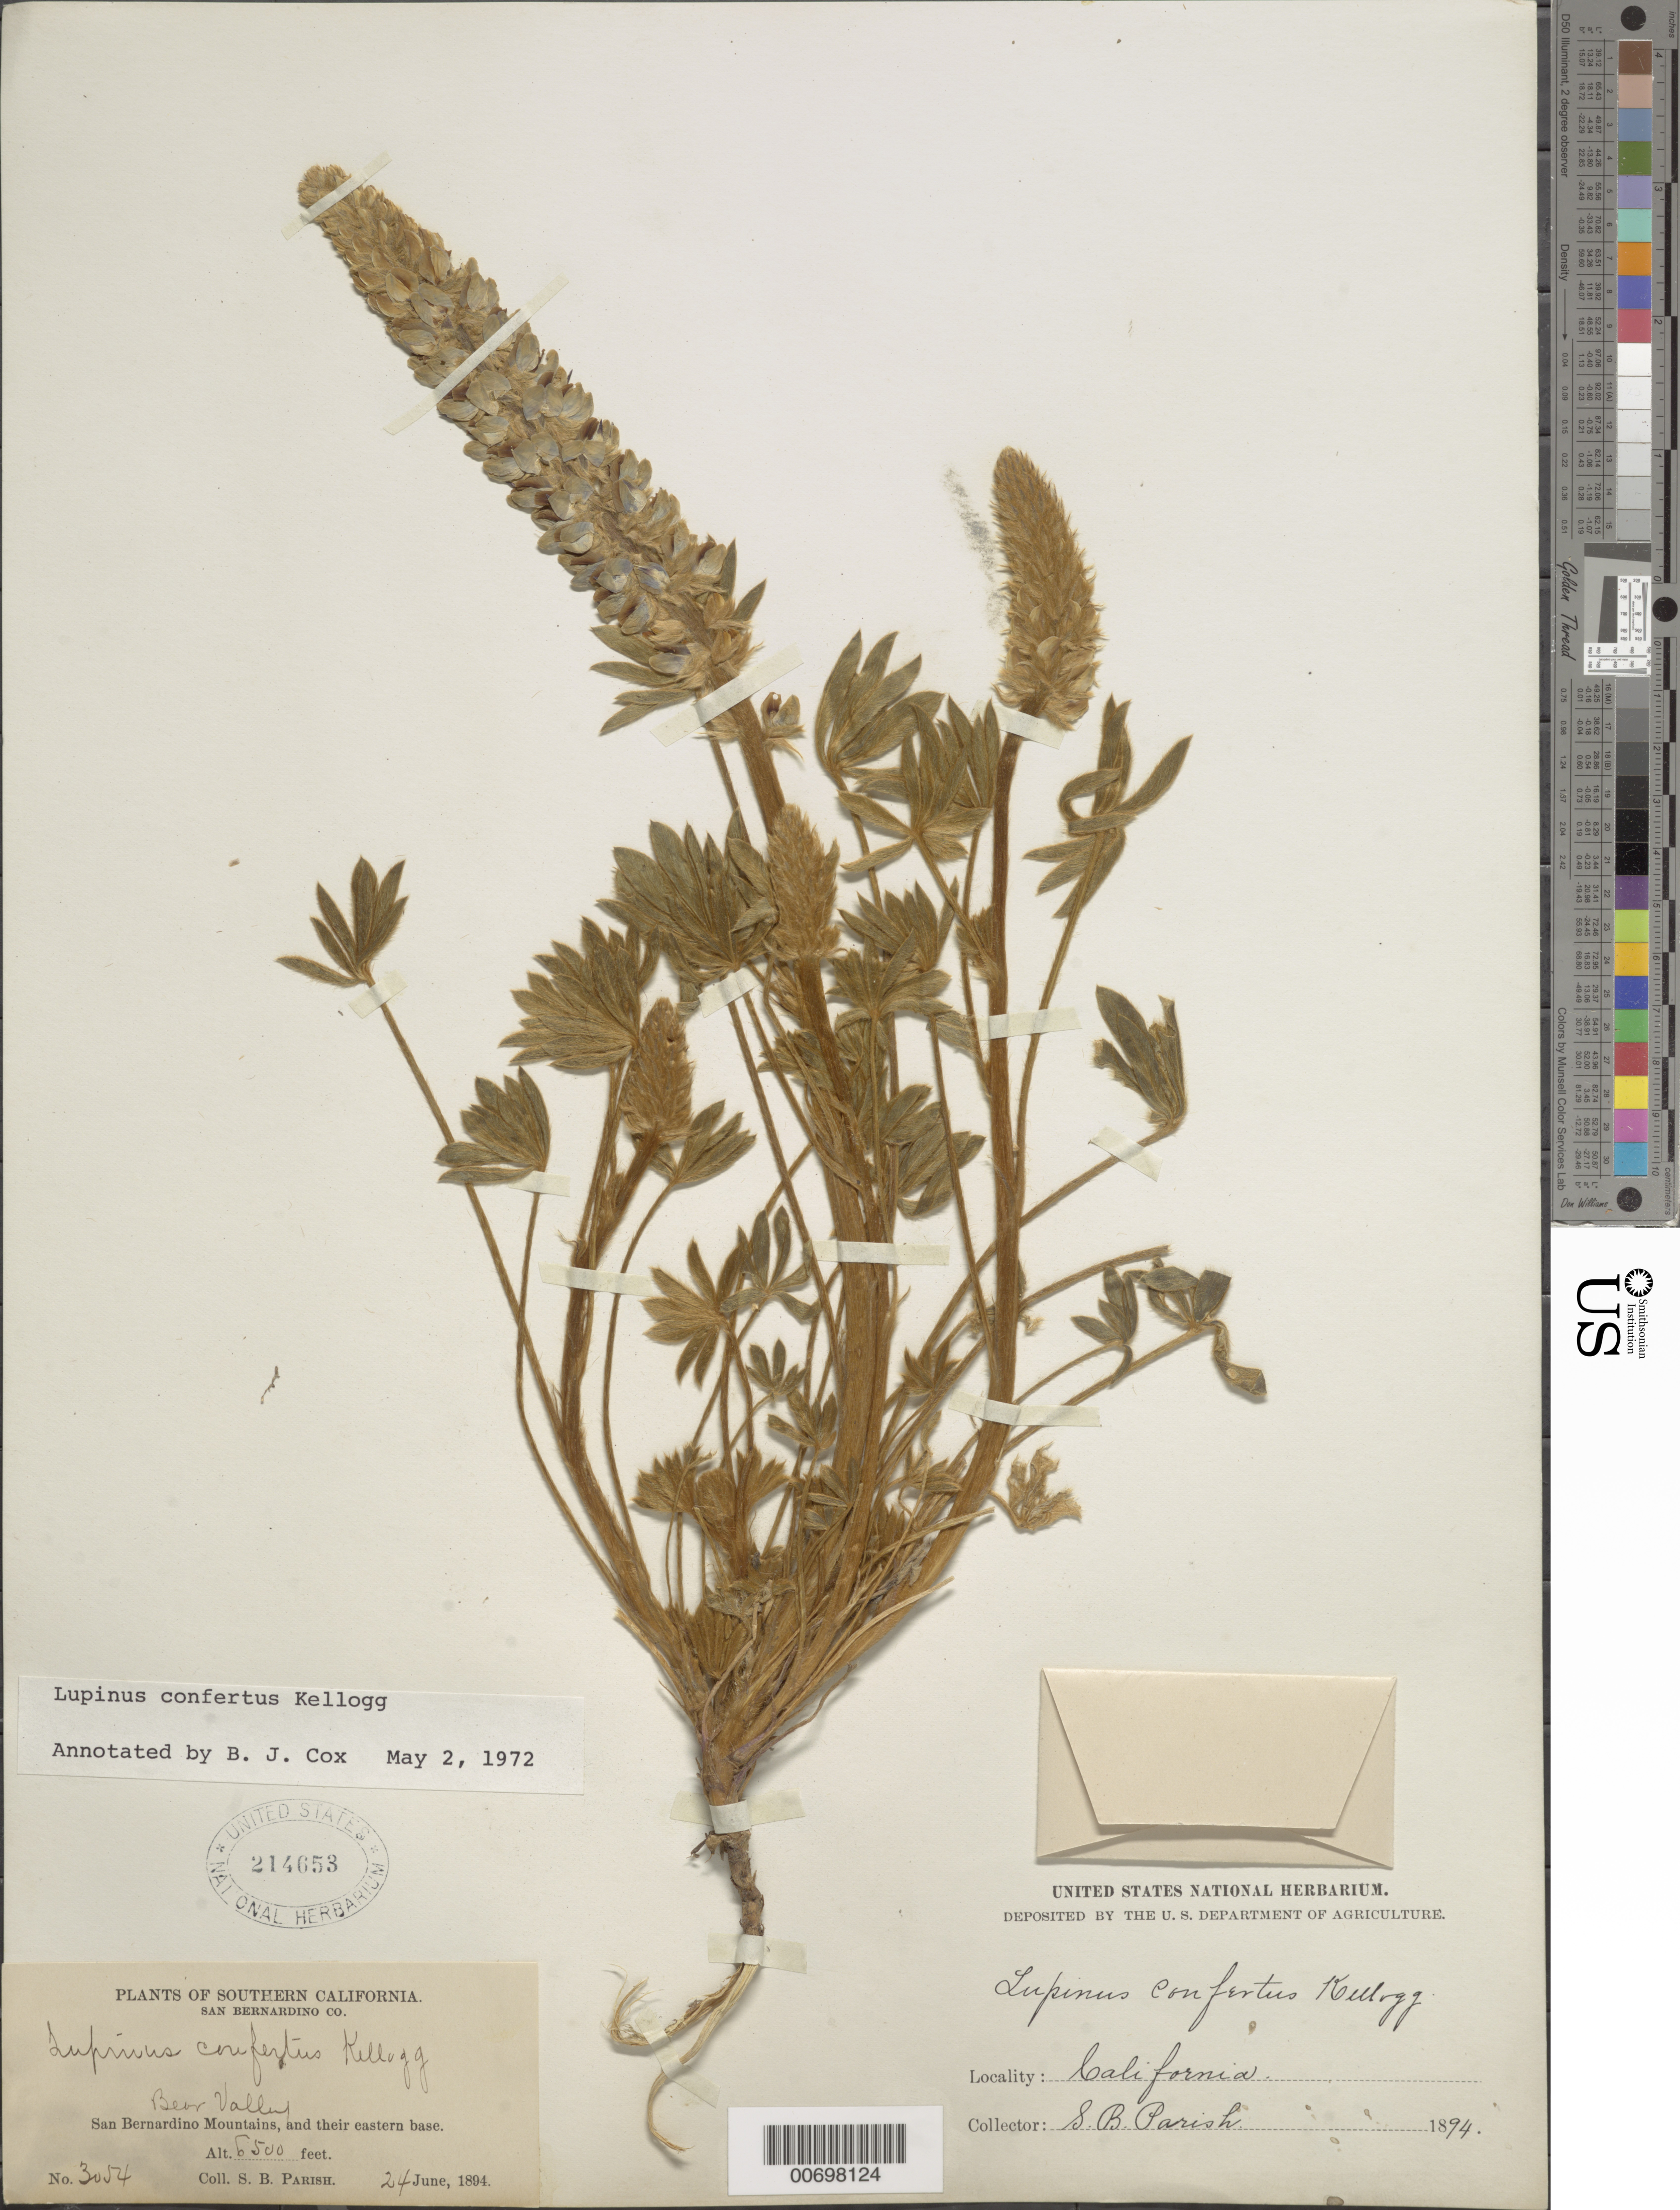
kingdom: Plantae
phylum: Tracheophyta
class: Magnoliopsida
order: Fabales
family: Fabaceae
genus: Lupinus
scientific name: Lupinus confertus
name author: Kellogg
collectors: S. B. Parish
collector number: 3054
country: United States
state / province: California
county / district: San Bernardino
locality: Bear Valley, San Bernardino Mts., and their eastern base.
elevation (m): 1981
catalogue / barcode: US 214653